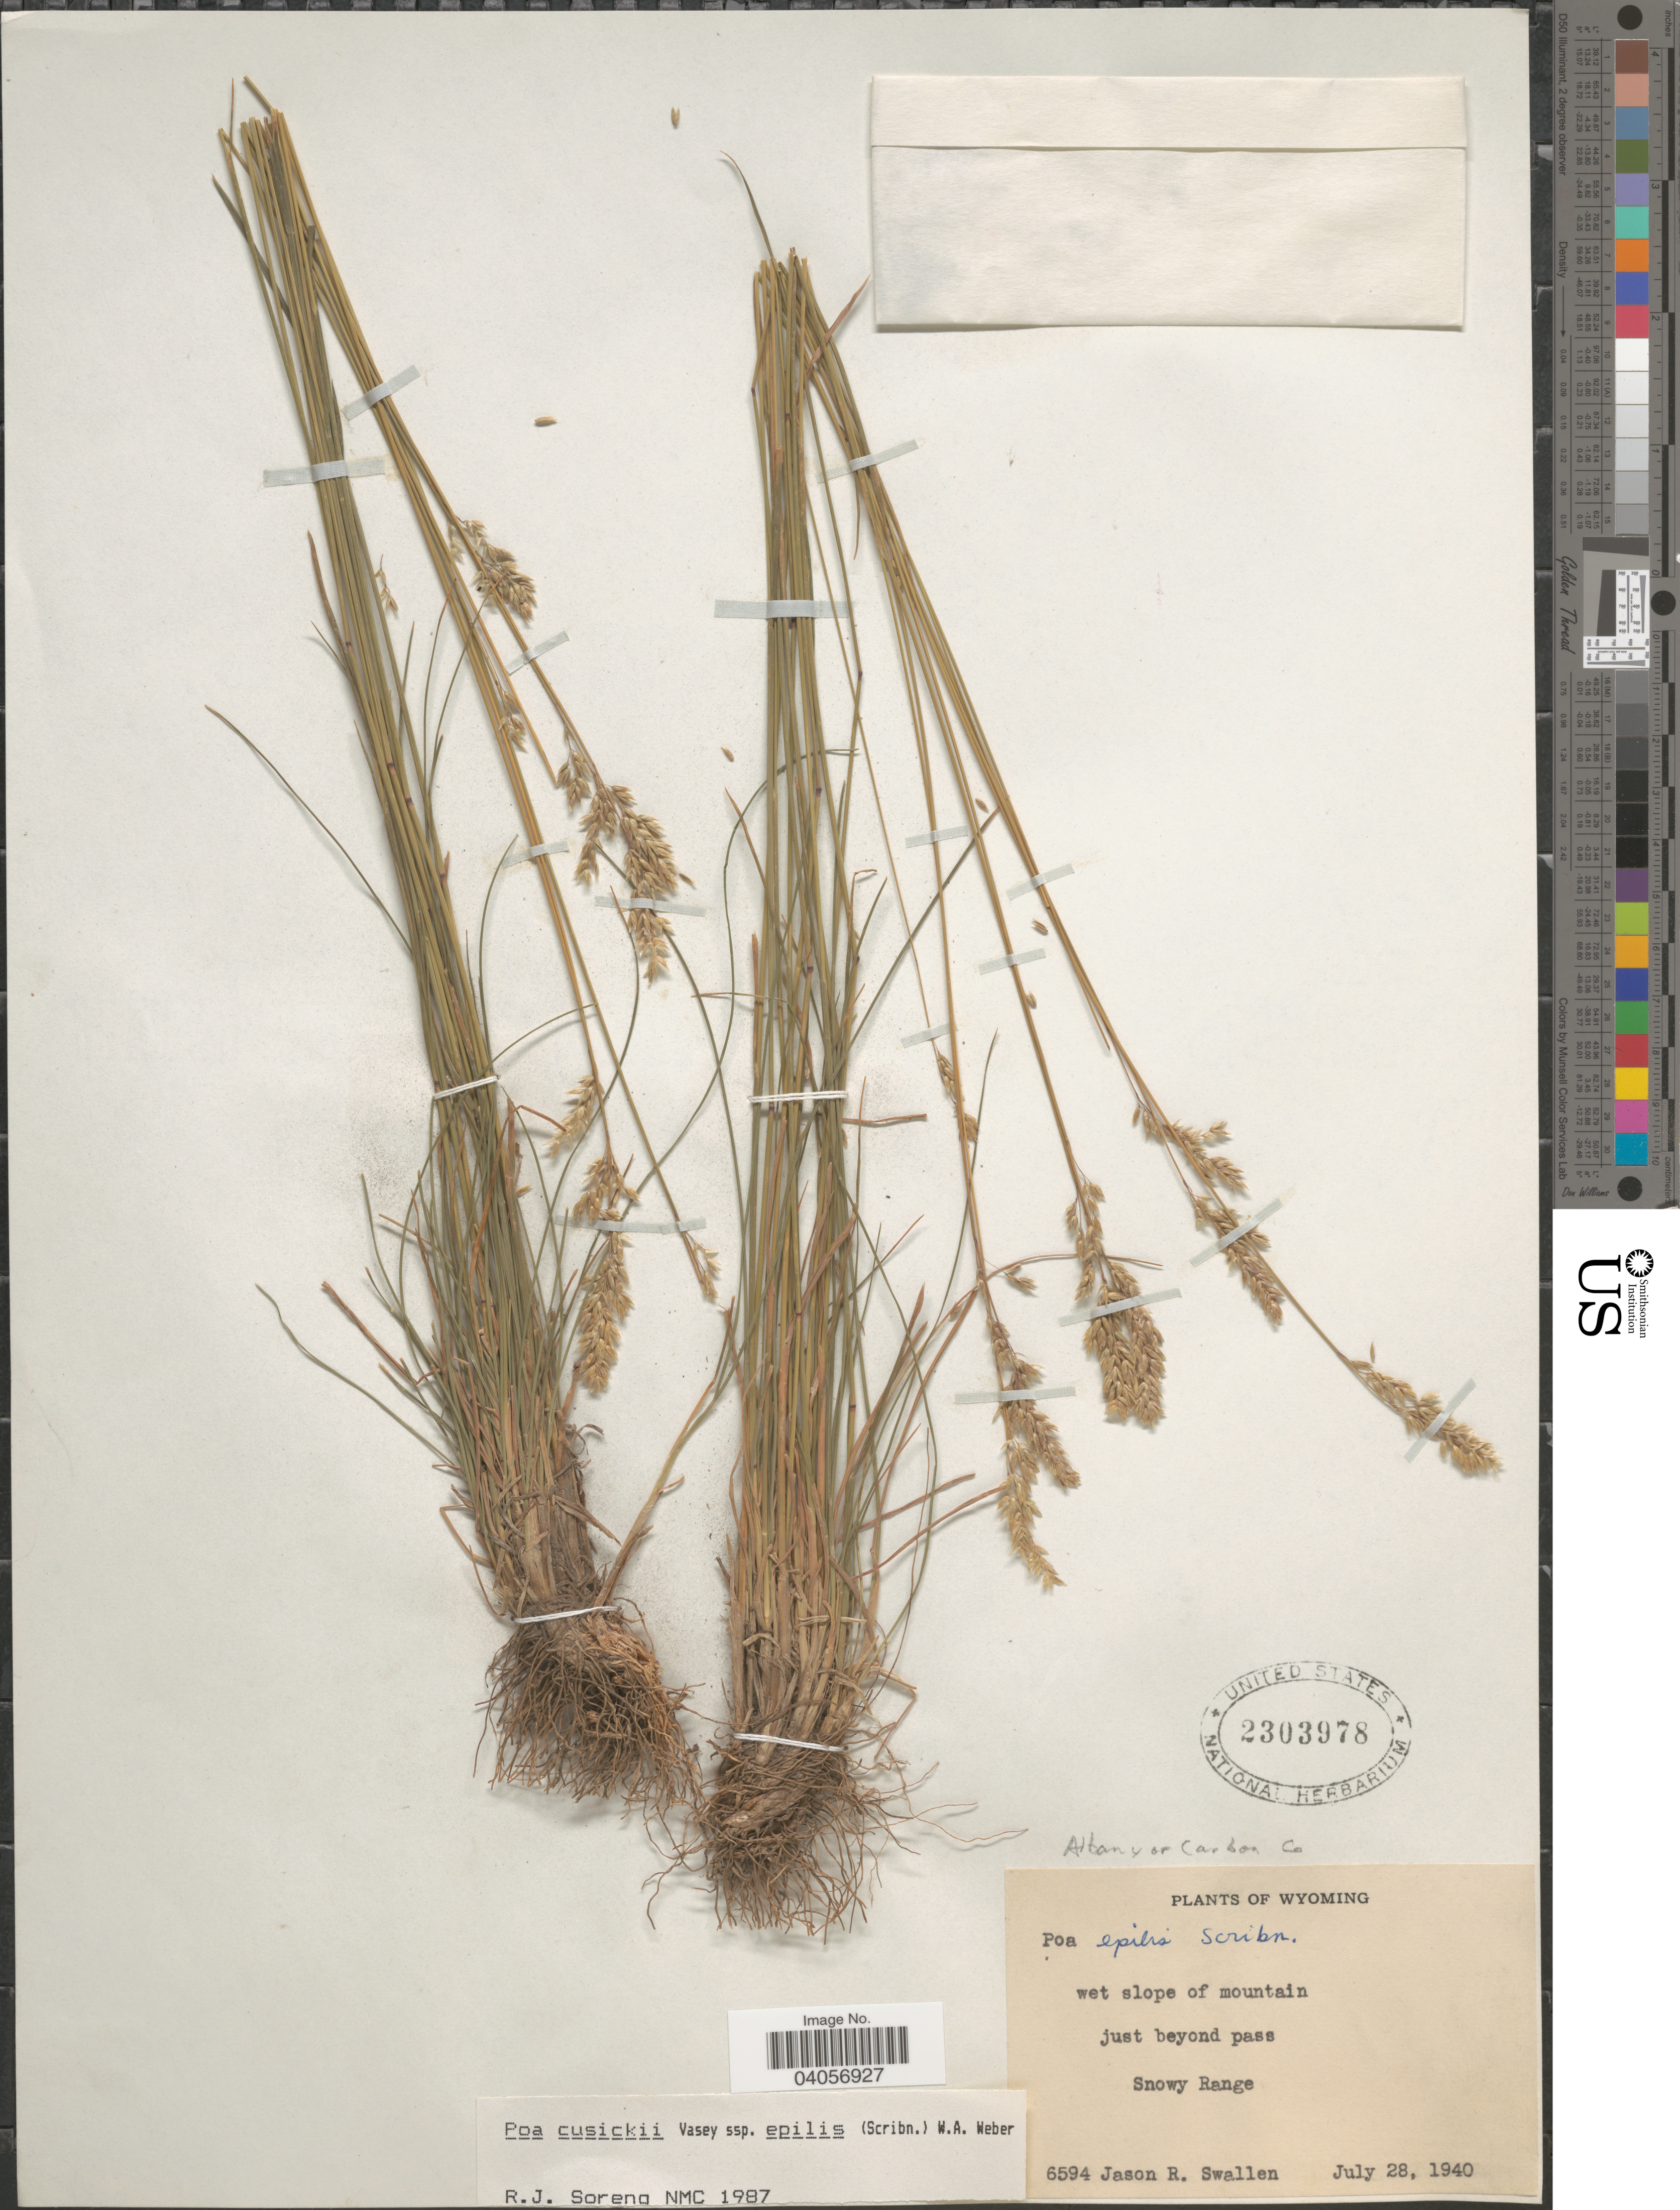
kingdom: Plantae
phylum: Tracheophyta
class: Liliopsida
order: Poales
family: Poaceae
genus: Poa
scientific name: Poa cusickii subsp. epilis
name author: (Scribn.) W.A. Weber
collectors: J. R. Swallen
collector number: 6594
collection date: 1940-07-28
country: United States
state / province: Wyoming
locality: Albany or Carbon Co. Wet slope of mountain just beyond pass Snowy Range.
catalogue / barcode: US 2303978